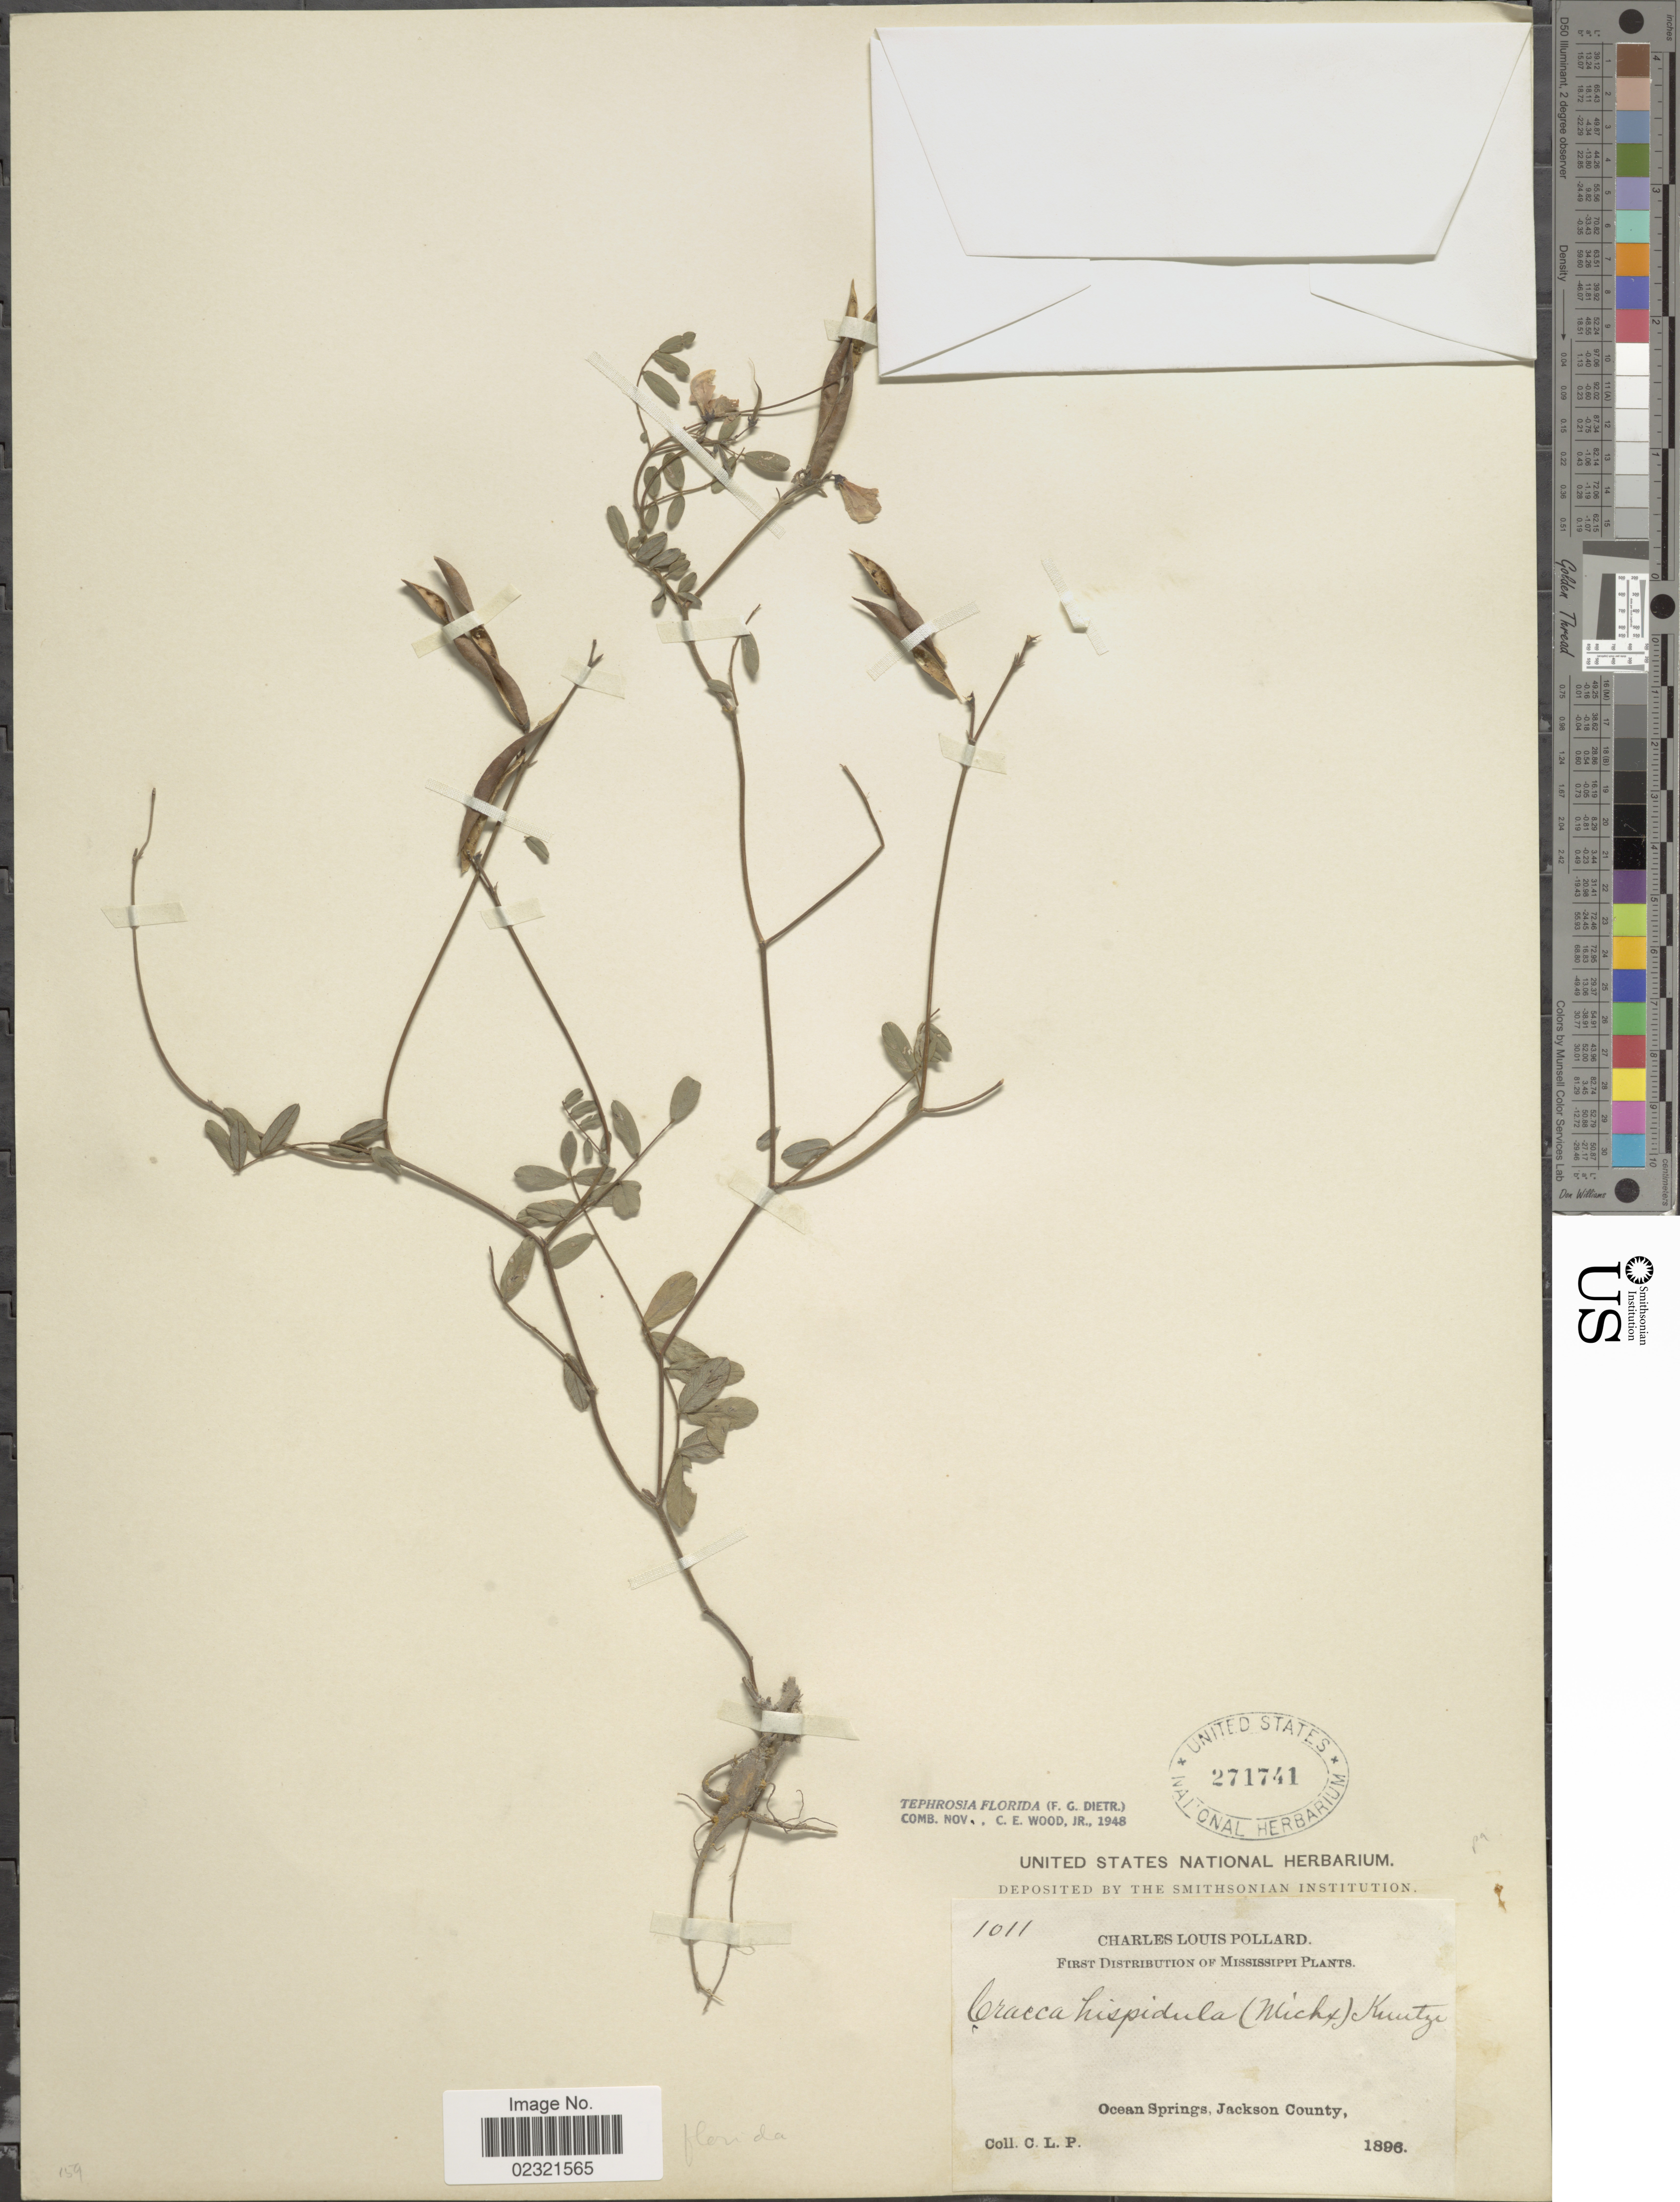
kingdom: Plantae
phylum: Tracheophyta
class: Magnoliopsida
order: Fabales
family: Fabaceae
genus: Tephrosia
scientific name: Tephrosia florida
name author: (Dietr.) C.E. Wood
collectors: C. L. Pollard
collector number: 1011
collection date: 1896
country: United States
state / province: Mississippi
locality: Ocean Springs, Jackson County.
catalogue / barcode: US 271741